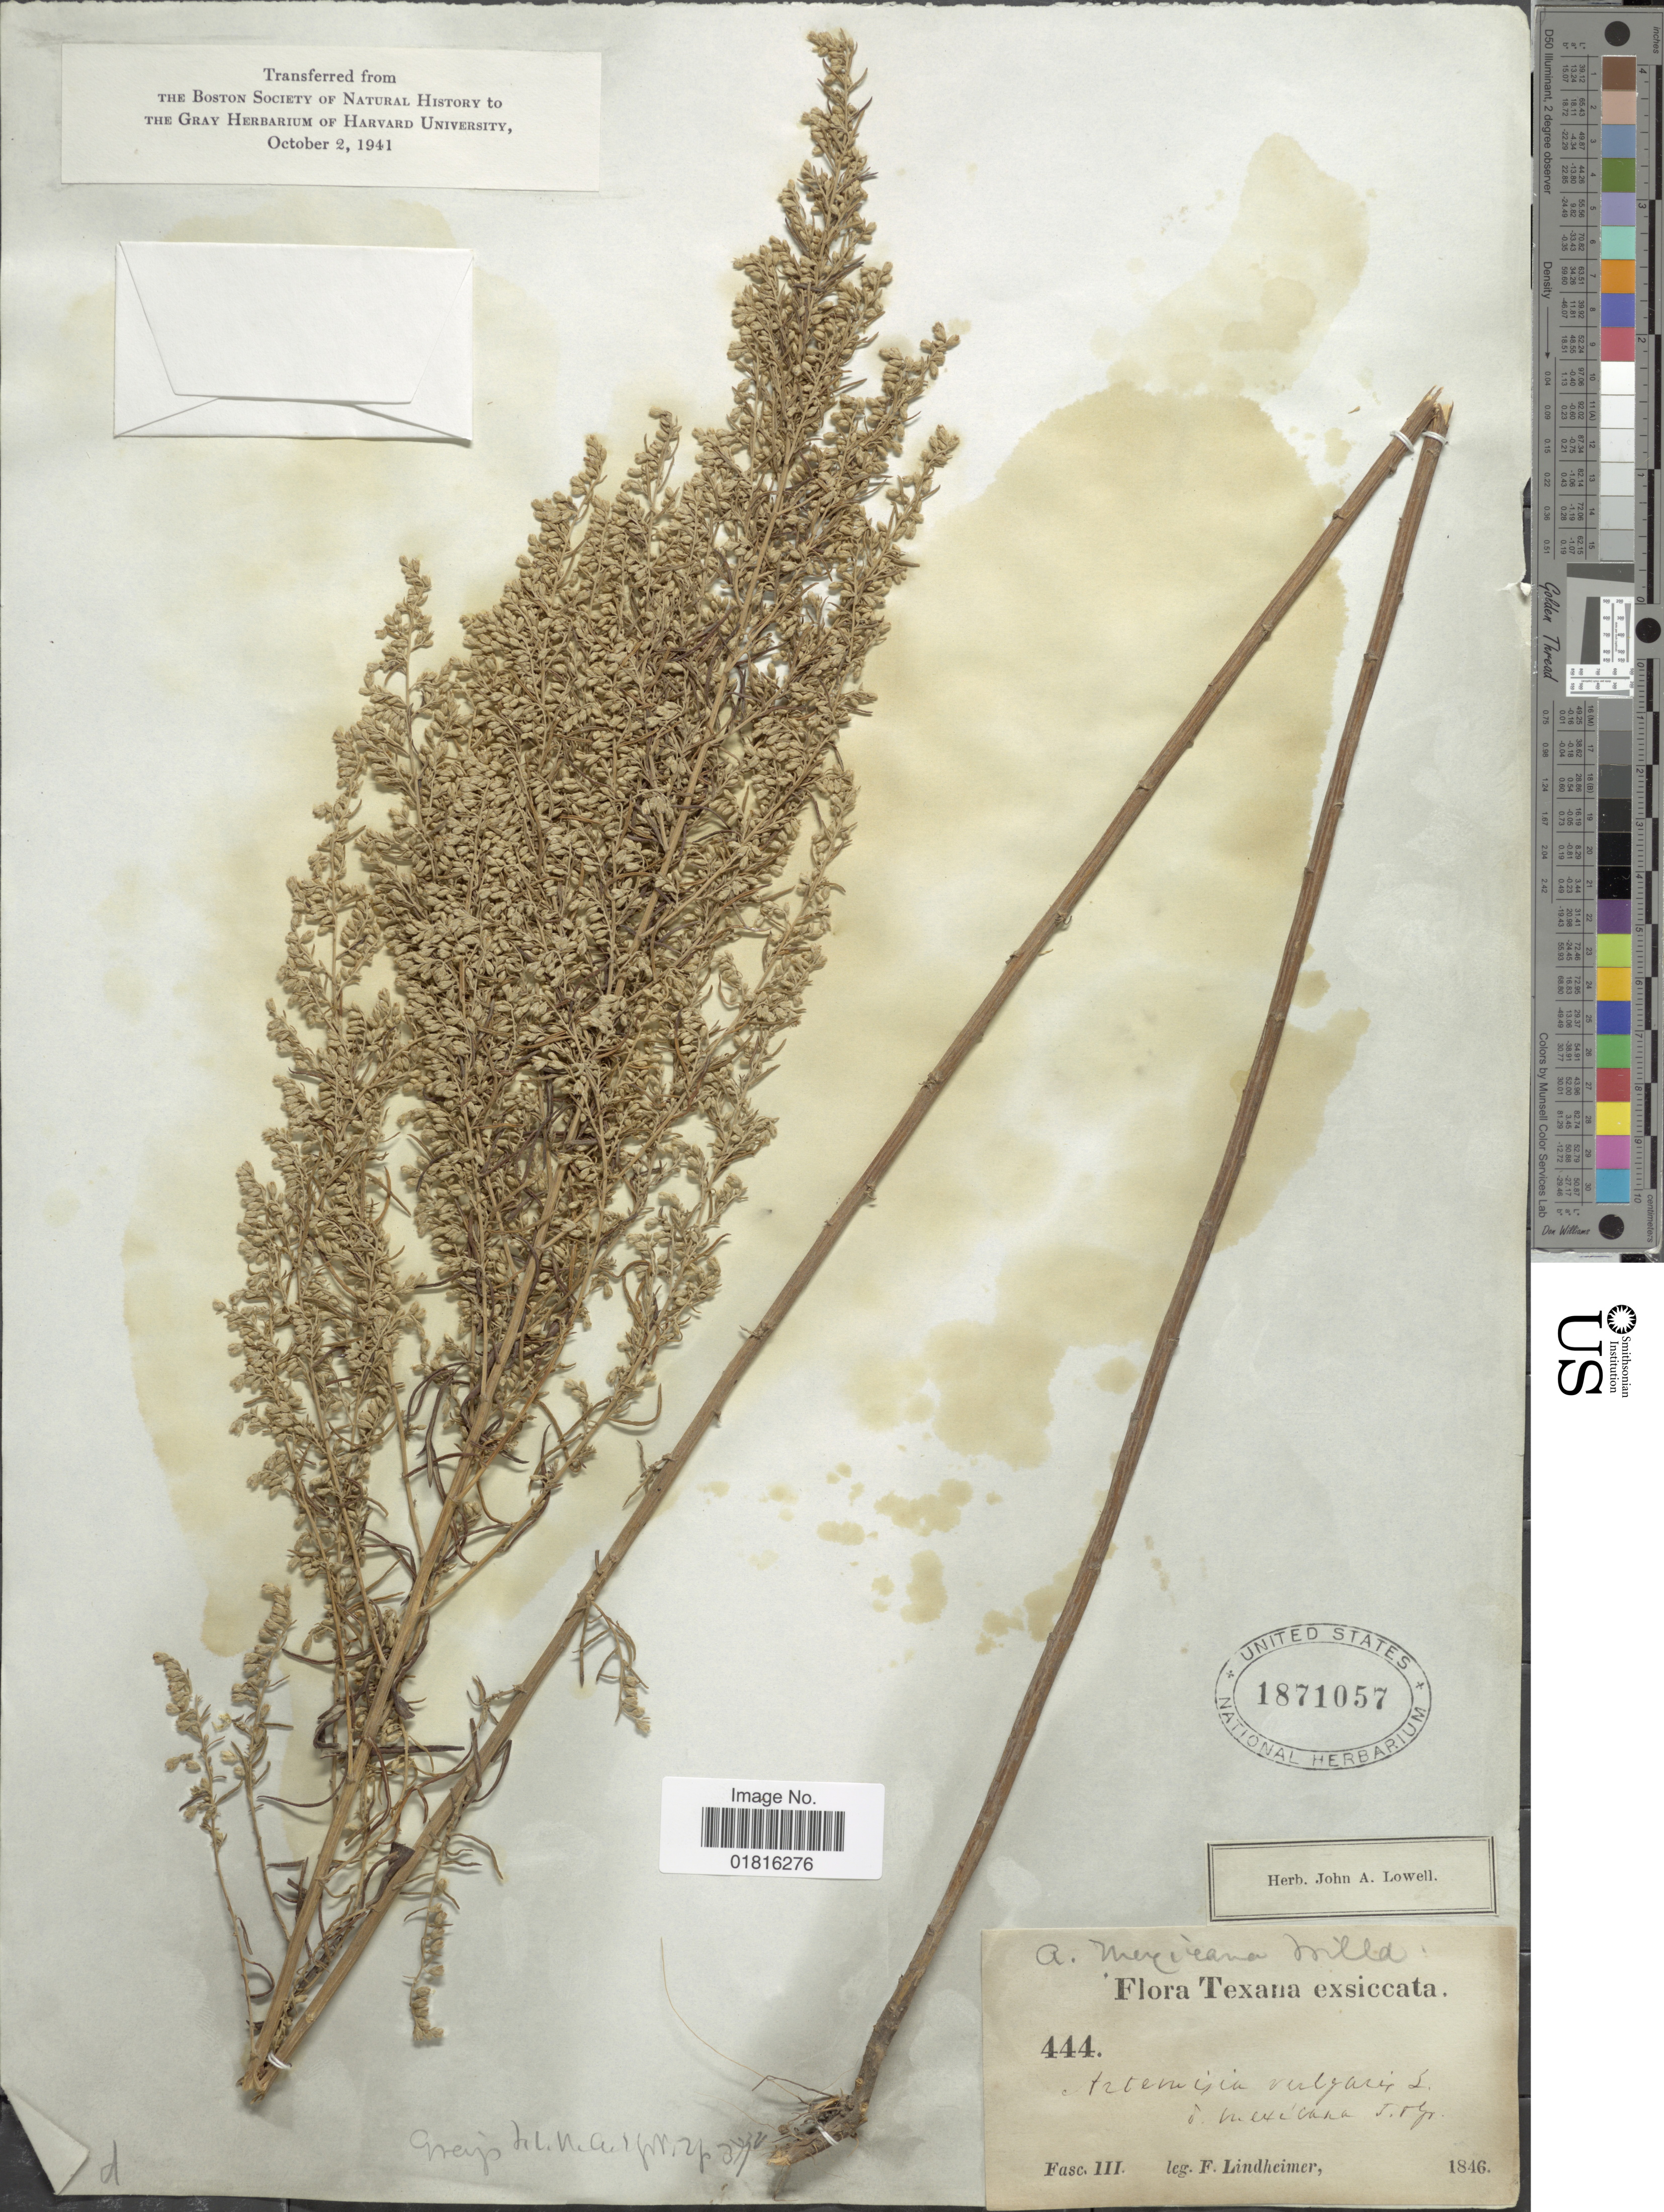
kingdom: Plantae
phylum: Tracheophyta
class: Magnoliopsida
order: Asterales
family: Asteraceae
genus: Artemisia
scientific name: Artemisia ludoviciana subsp. mexicana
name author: (Willd. ex Spreng.) D.D. Keck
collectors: F. Lindheimer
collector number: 444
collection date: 1846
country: United States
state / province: Texas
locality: Fasc III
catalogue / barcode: US 1871057